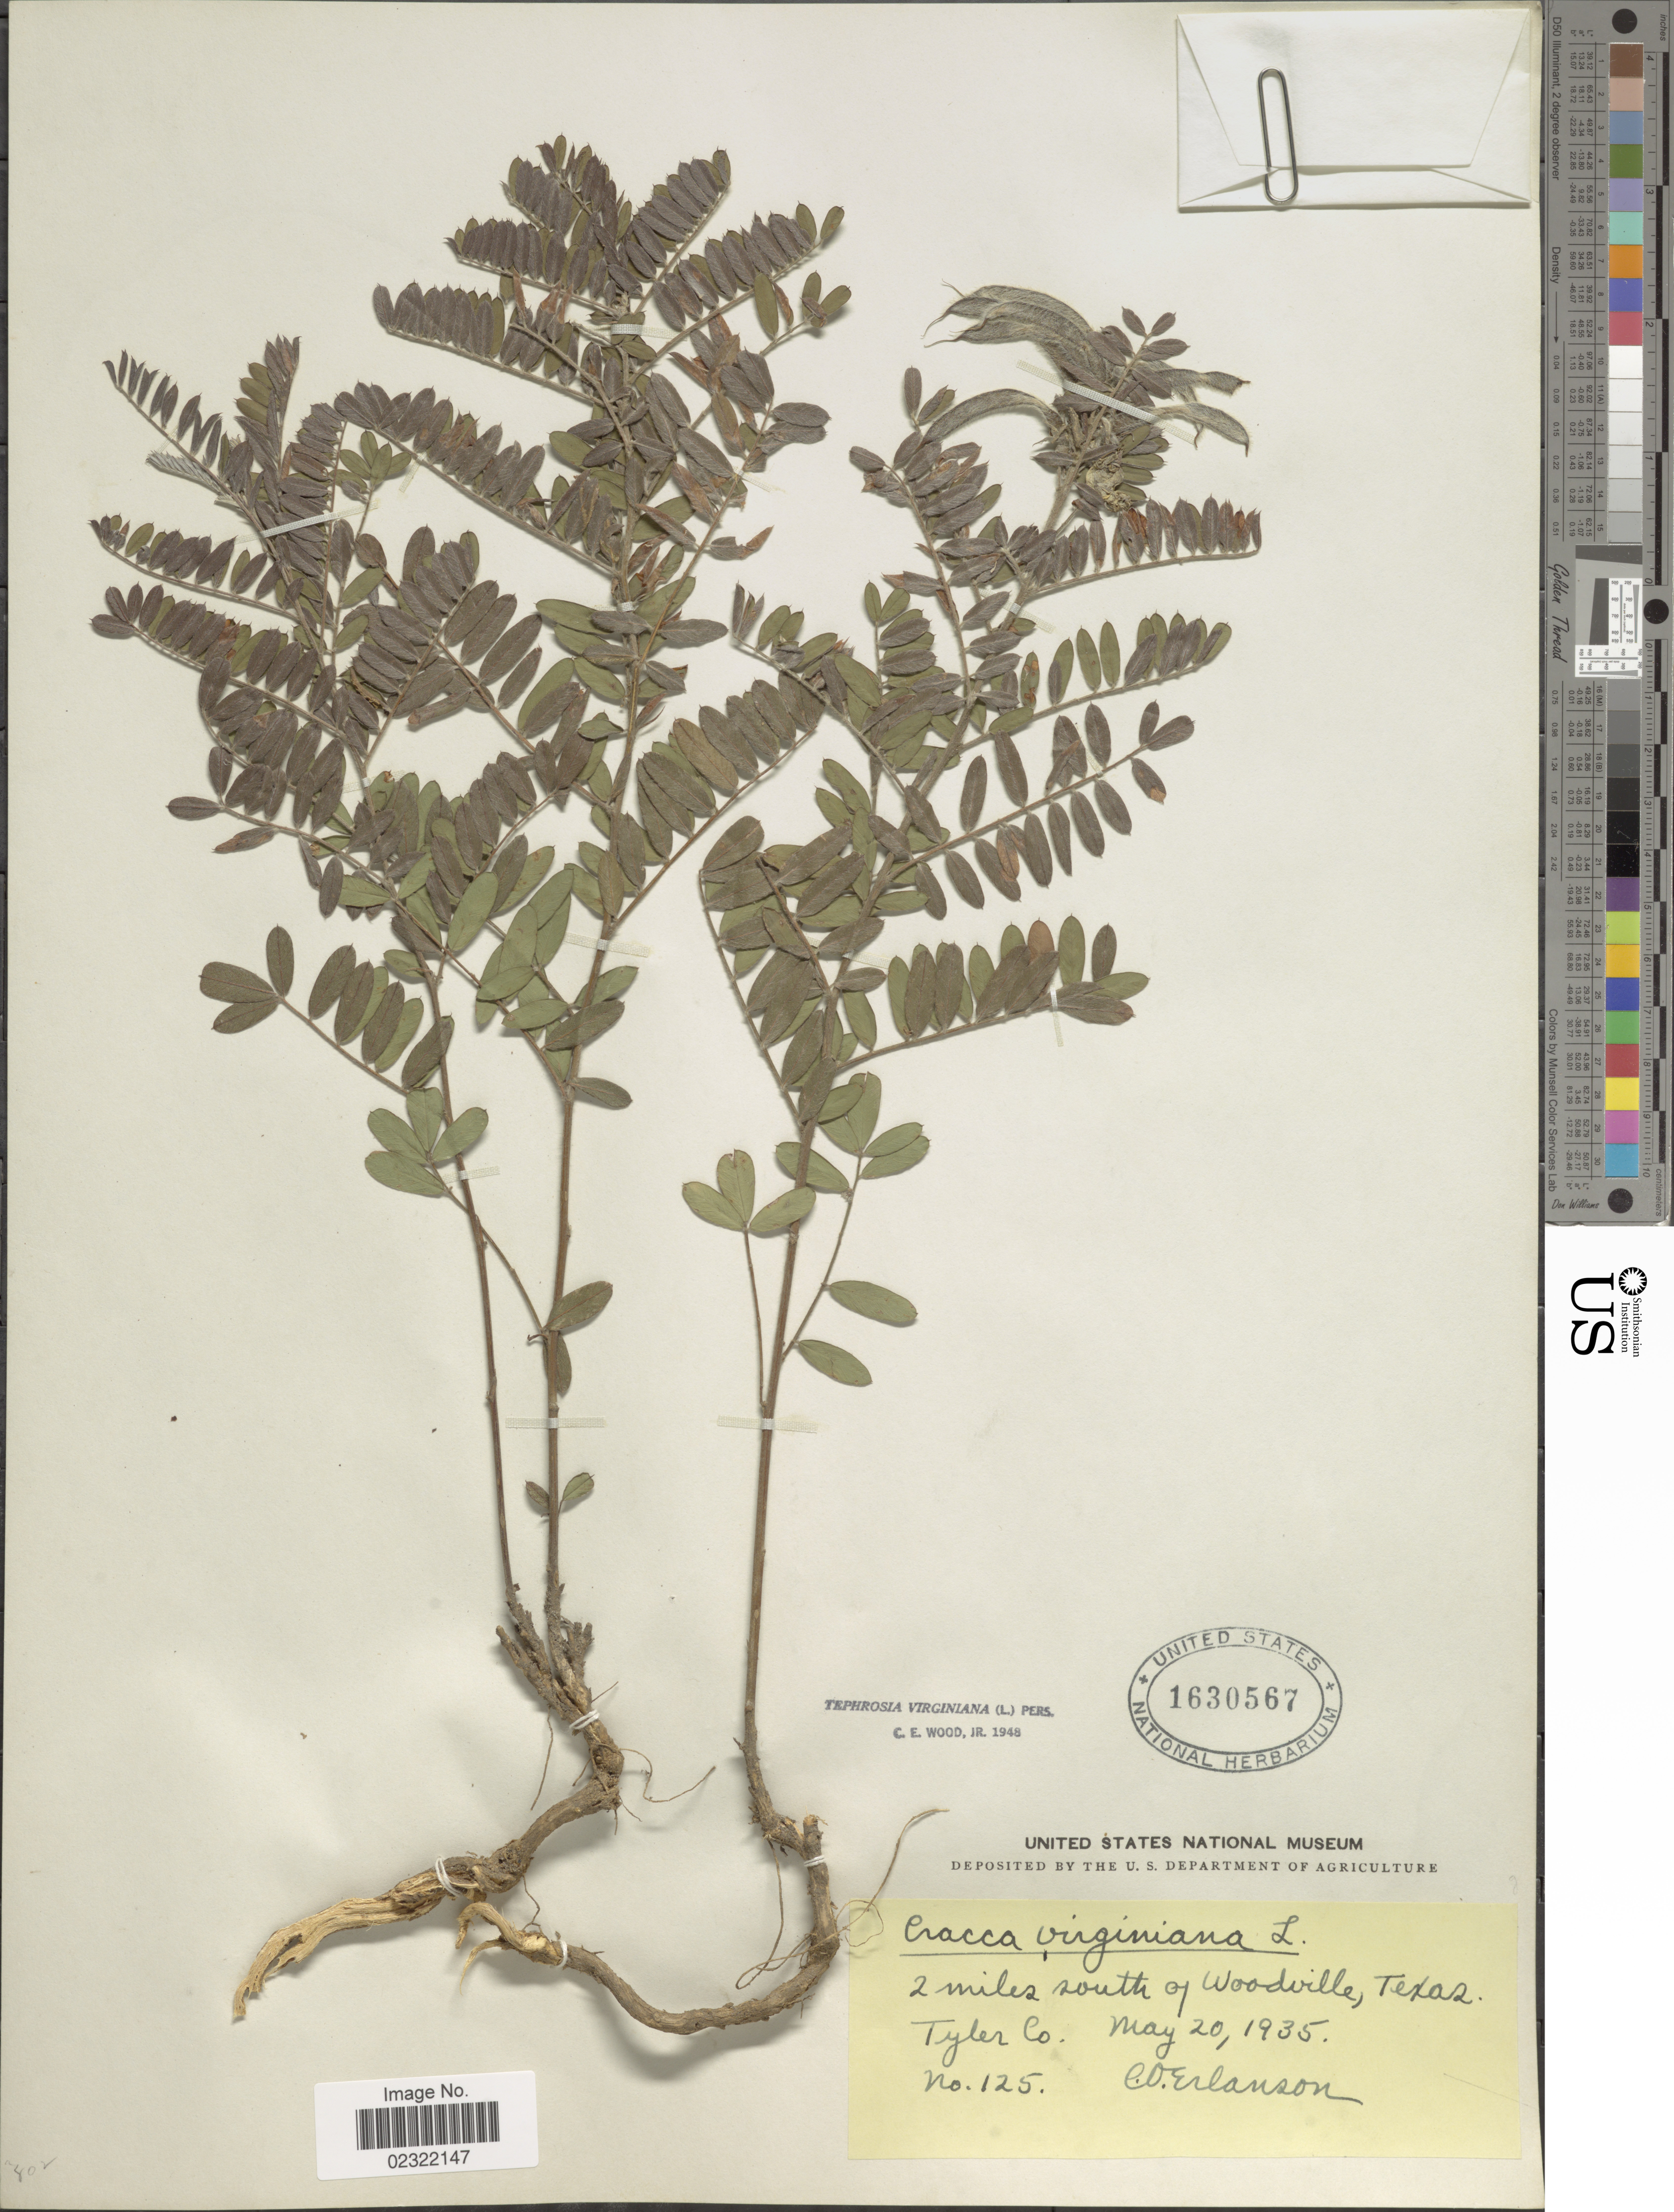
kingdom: Plantae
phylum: Tracheophyta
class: Magnoliopsida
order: Fabales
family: Fabaceae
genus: Tephrosia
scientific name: Tephrosia virginiana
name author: (L.) Pers.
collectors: C. O. Erlanson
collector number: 125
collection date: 1935-05-20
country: United States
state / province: Texas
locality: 2 miles south of Woodville, Tyler Co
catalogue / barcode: US 1630567